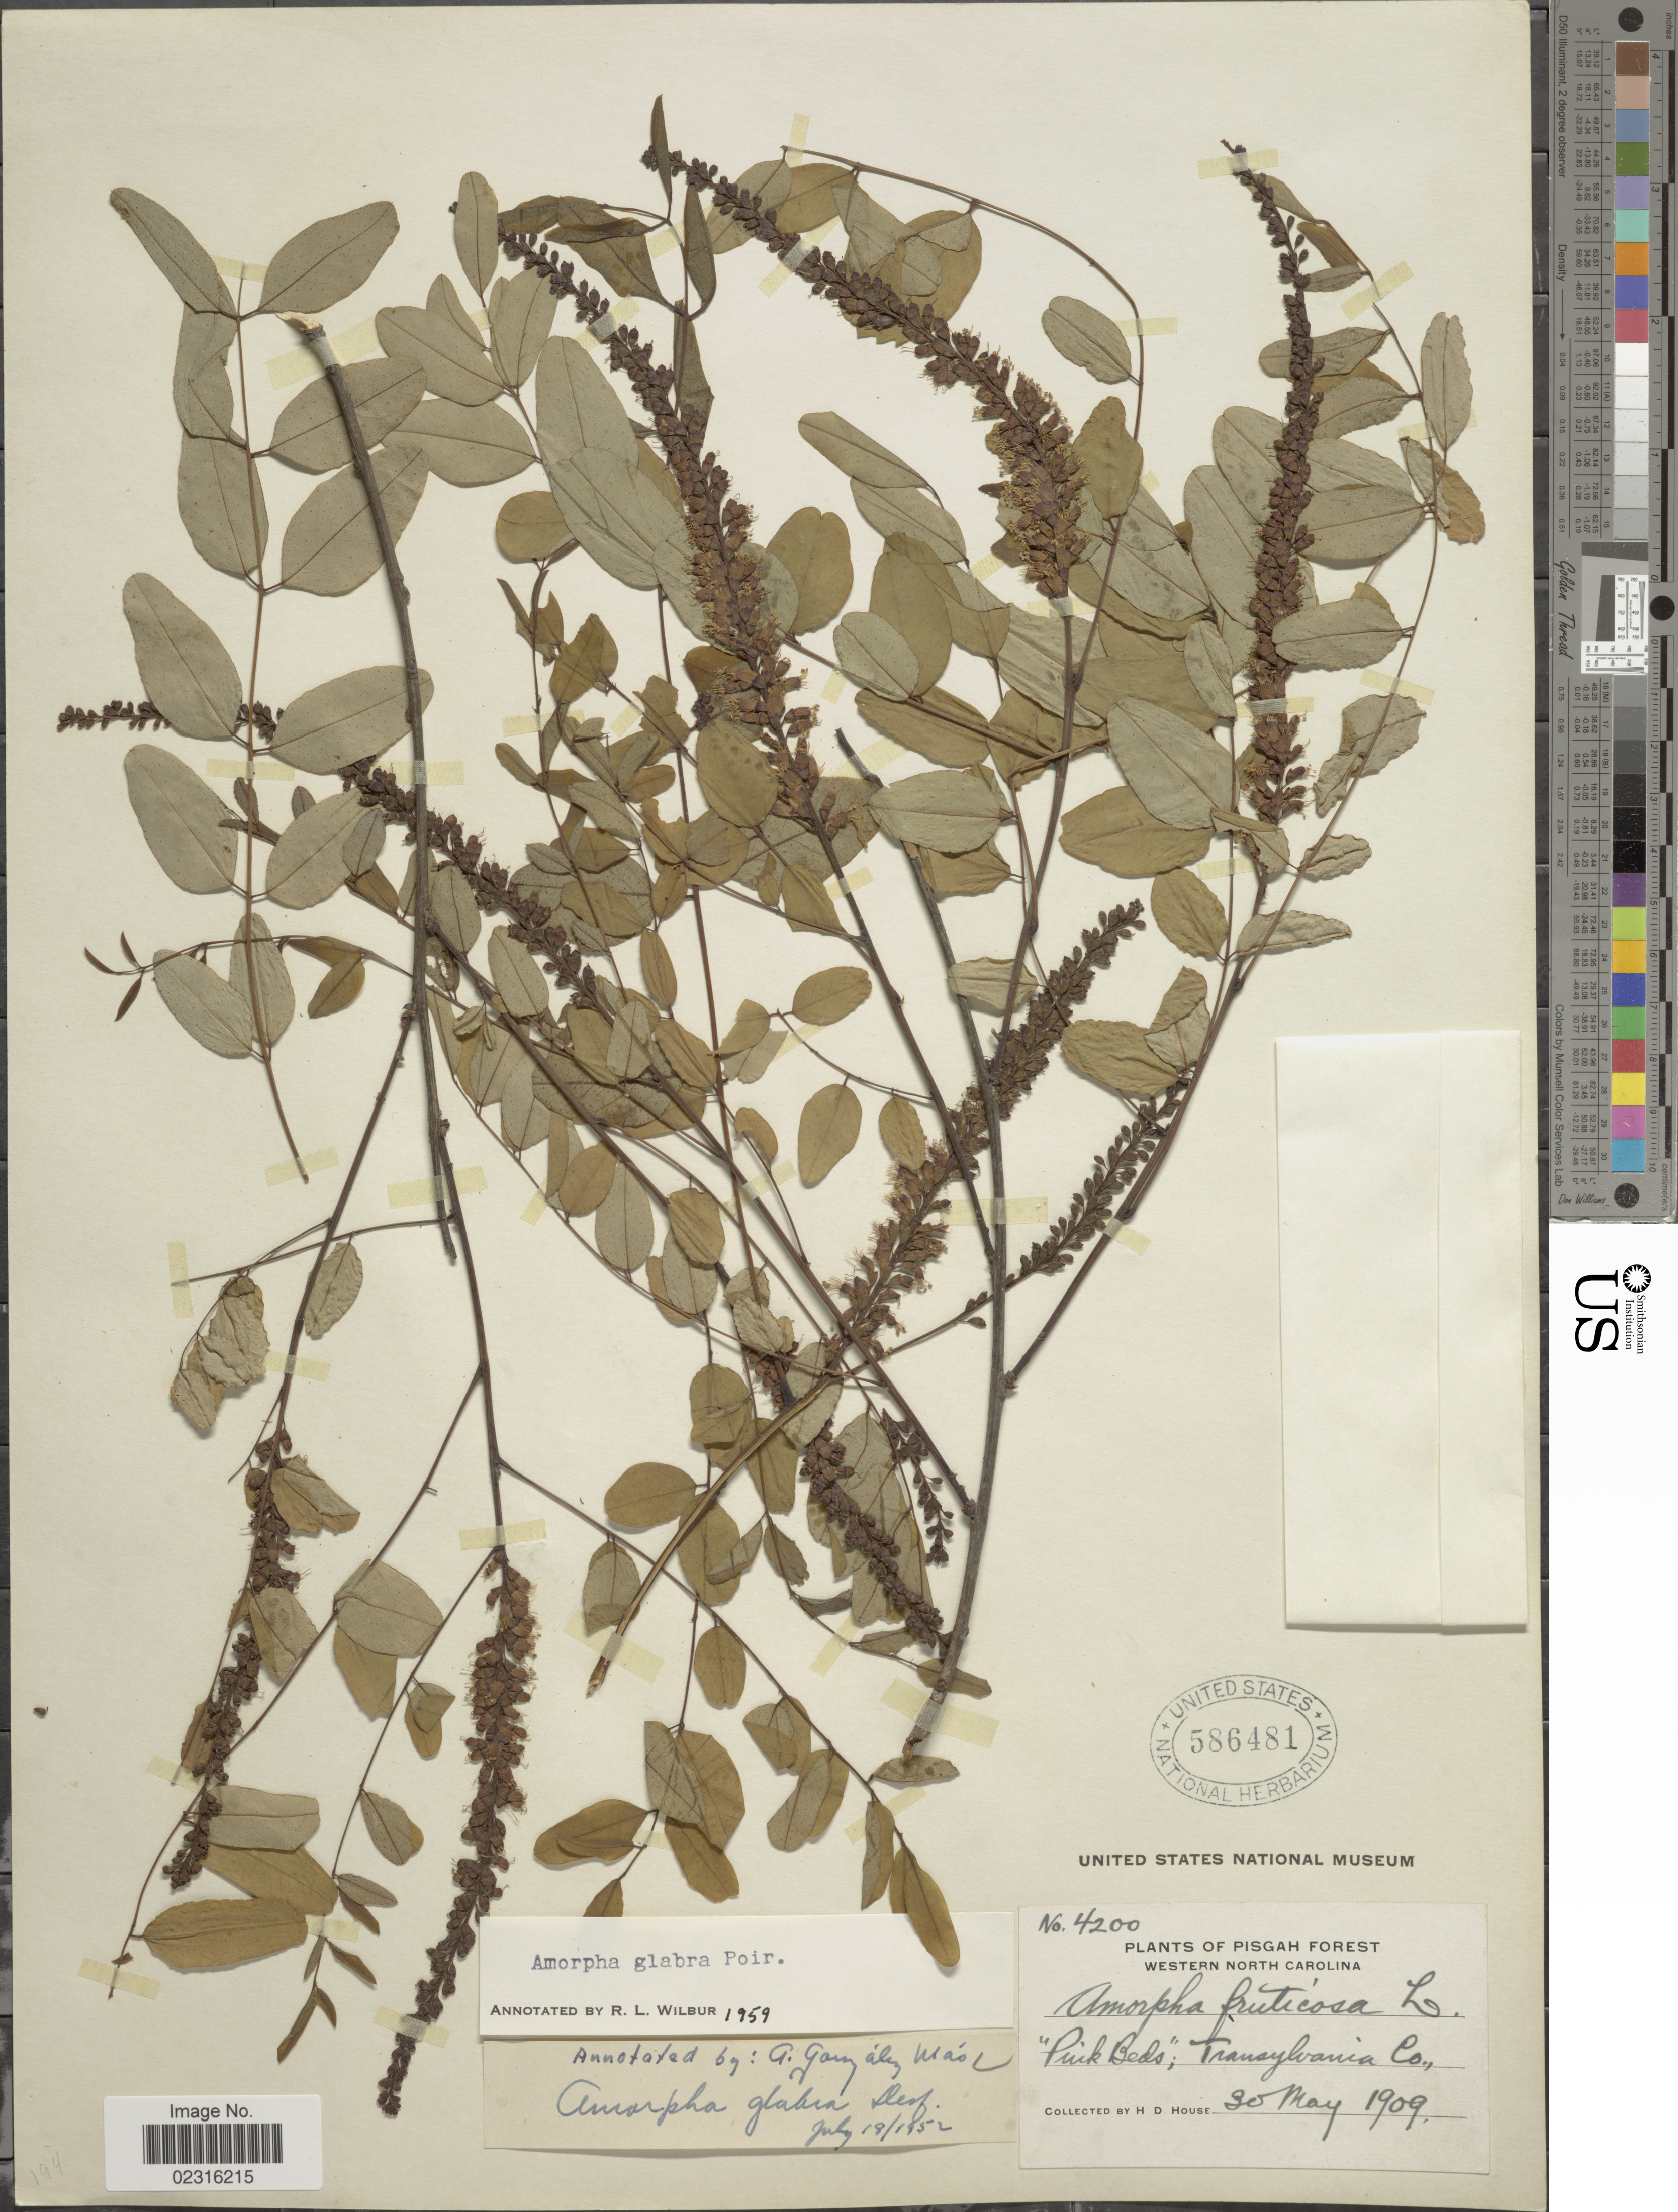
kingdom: Plantae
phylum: Tracheophyta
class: Magnoliopsida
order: Fabales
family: Fabaceae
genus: Amorpha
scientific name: Amorpha glabra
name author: (Pers.) Poir.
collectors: H. D. House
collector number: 4200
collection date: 1909-05-30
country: United States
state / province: North Carolina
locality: Pisgah Forest, Western North Carolina, "Pink Beds": Transylvania Co.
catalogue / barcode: US 586481